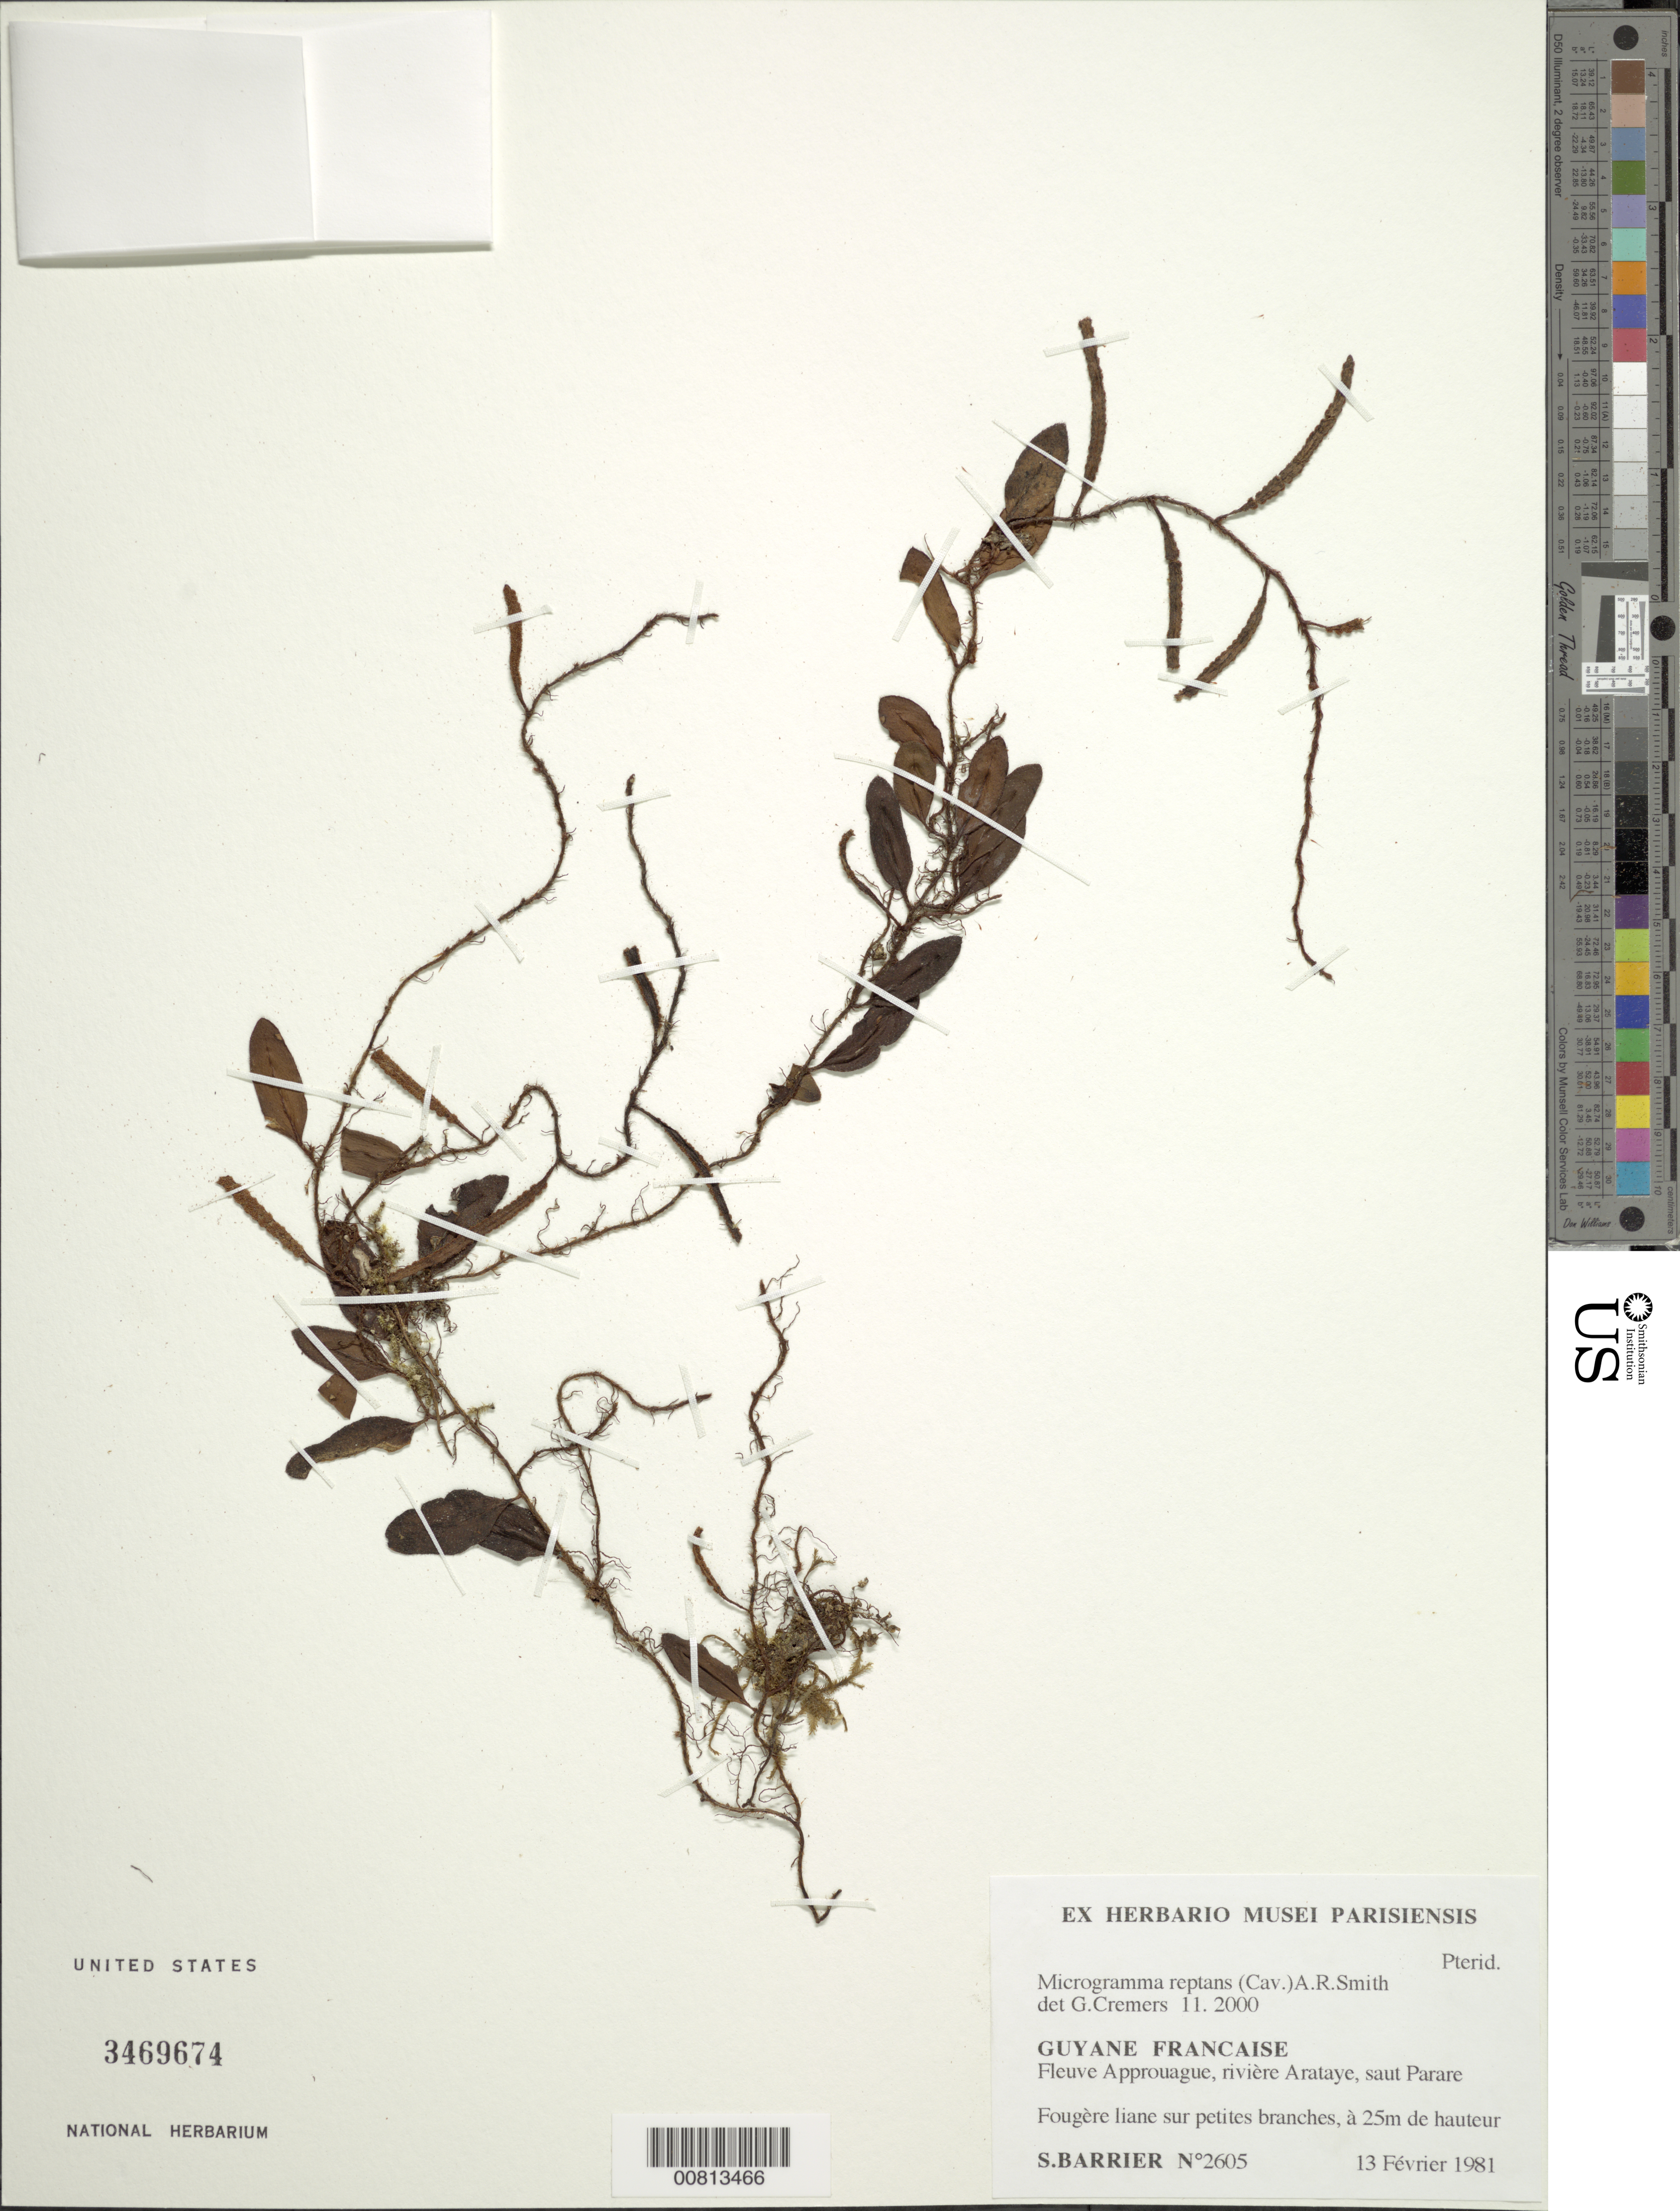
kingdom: Plantae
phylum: Tracheophyta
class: Polypodiopsida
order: Polypodiales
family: Polypodiaceae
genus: Microgramma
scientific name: Microgramma reptans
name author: (Cav.) A.R. Sm.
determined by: Cremers, Georges A.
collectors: S. Barrier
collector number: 2605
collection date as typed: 13-Feb-81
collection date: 1981-02-13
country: French Guiana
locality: Arataye R. (affluent de l'Approuague), Saut Pararé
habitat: On small branches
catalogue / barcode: US 3469674